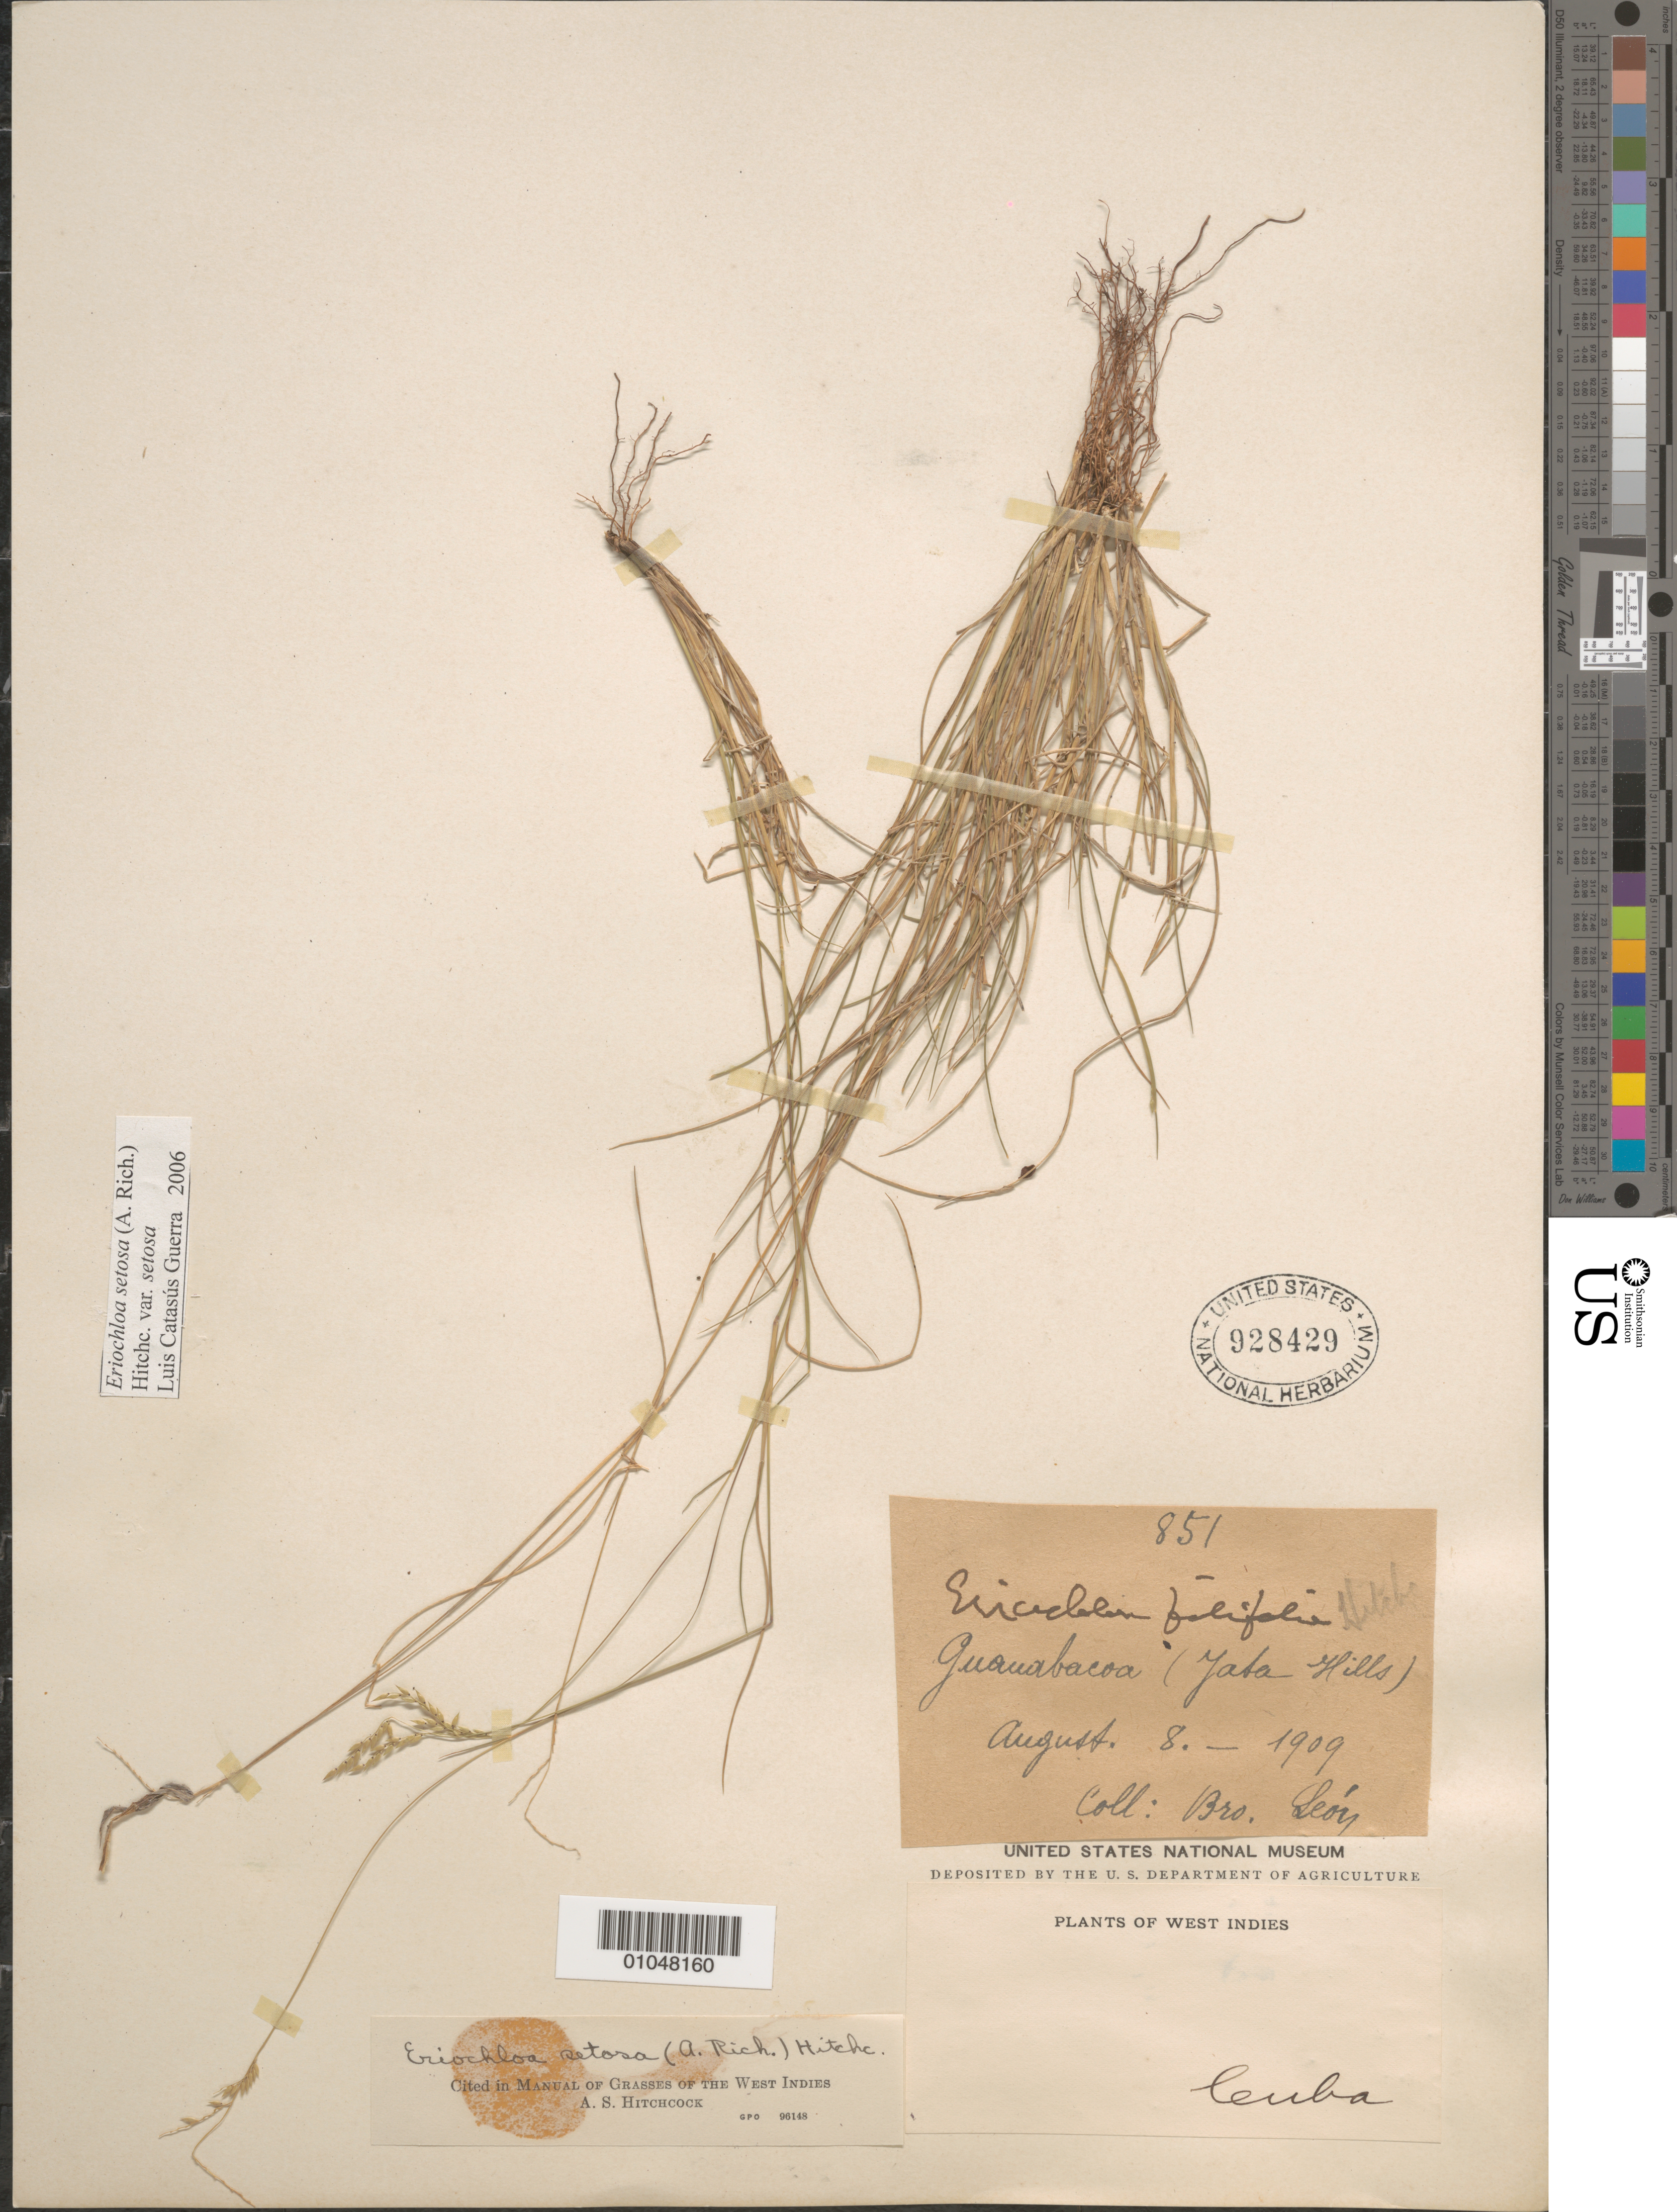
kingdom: Plantae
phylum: Tracheophyta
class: Liliopsida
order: Poales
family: Poaceae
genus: Eriochloa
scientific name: Eriochloa setosa var. setosa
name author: (A. Rich.) Hitchc.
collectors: Bro. León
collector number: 851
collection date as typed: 08 Aug 1909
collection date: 1909-08-08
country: Cuba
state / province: La Habana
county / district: Municipio Guanabacoa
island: Cuba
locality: Jata Hills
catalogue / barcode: US 928429